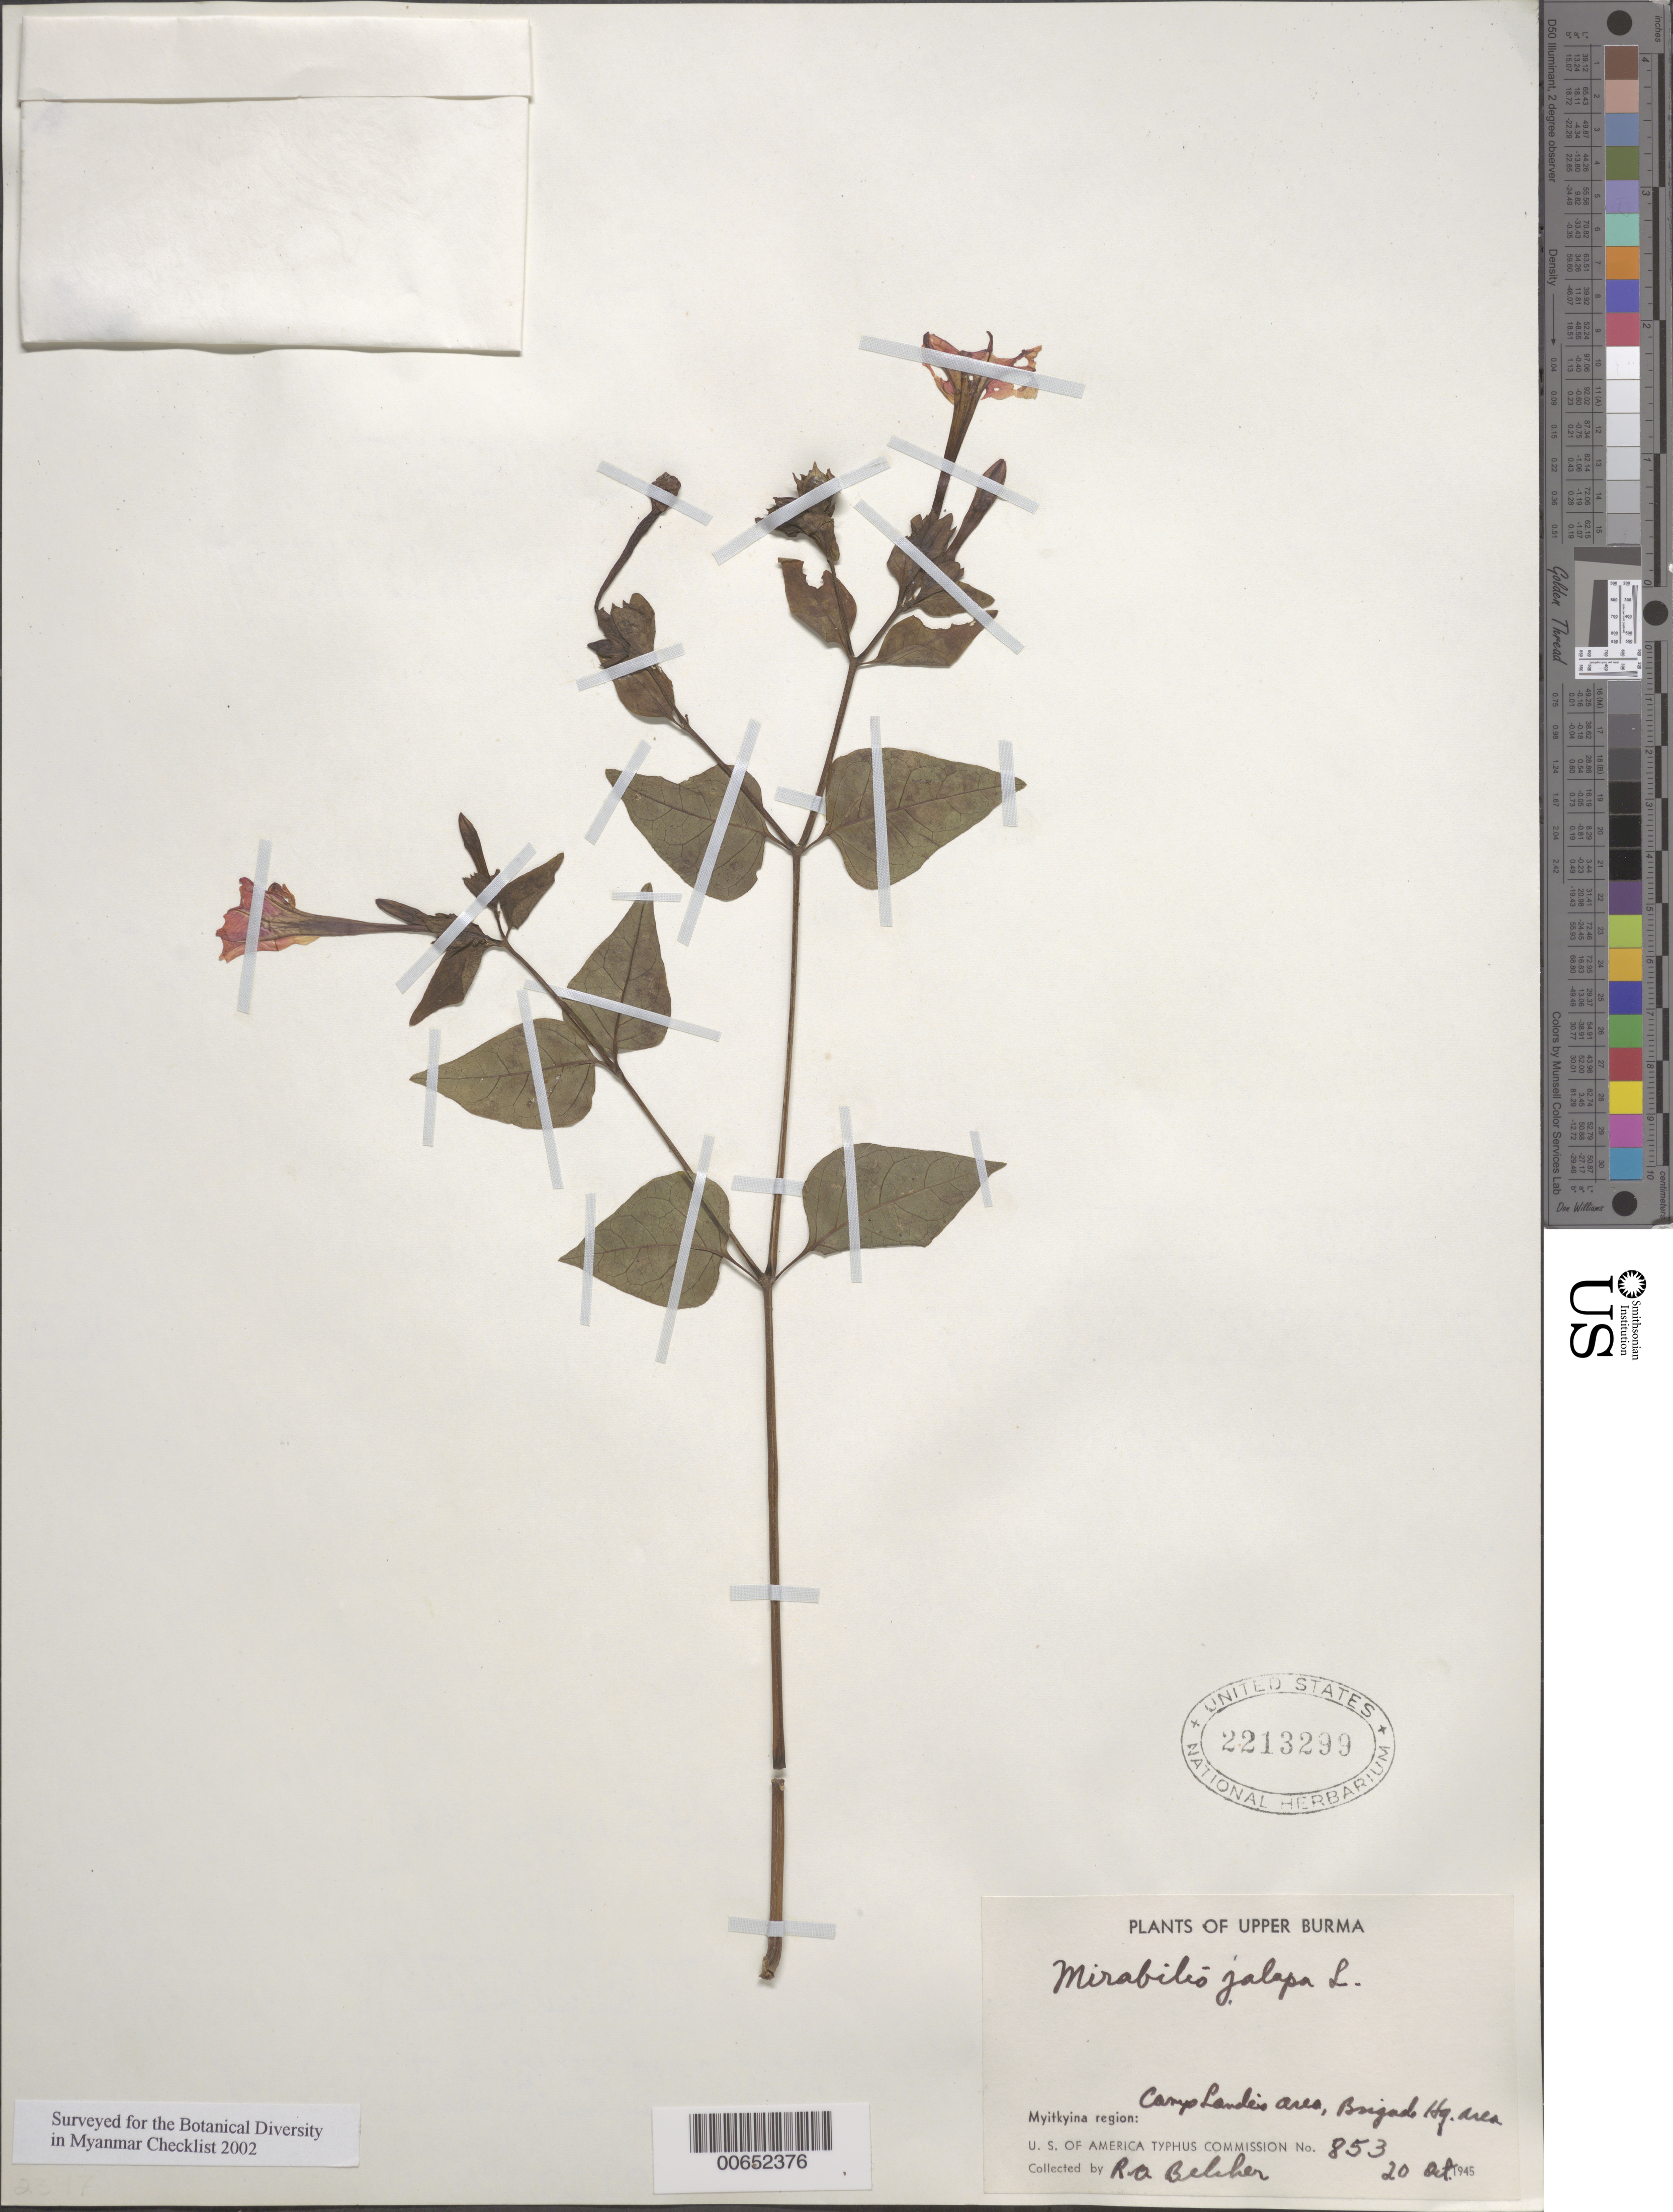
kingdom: Plantae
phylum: Tracheophyta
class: Magnoliopsida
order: Caryophyllales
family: Nyctaginaceae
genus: Mirabilis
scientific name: Mirabilis jalapa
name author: L.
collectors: R. Belcher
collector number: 853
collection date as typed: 20 Oct 1945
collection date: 1945-10-20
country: Myanmar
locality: Upper Burma, Myitkyina region, Camp Landis area, Brigade Hq area.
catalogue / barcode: US 2213299